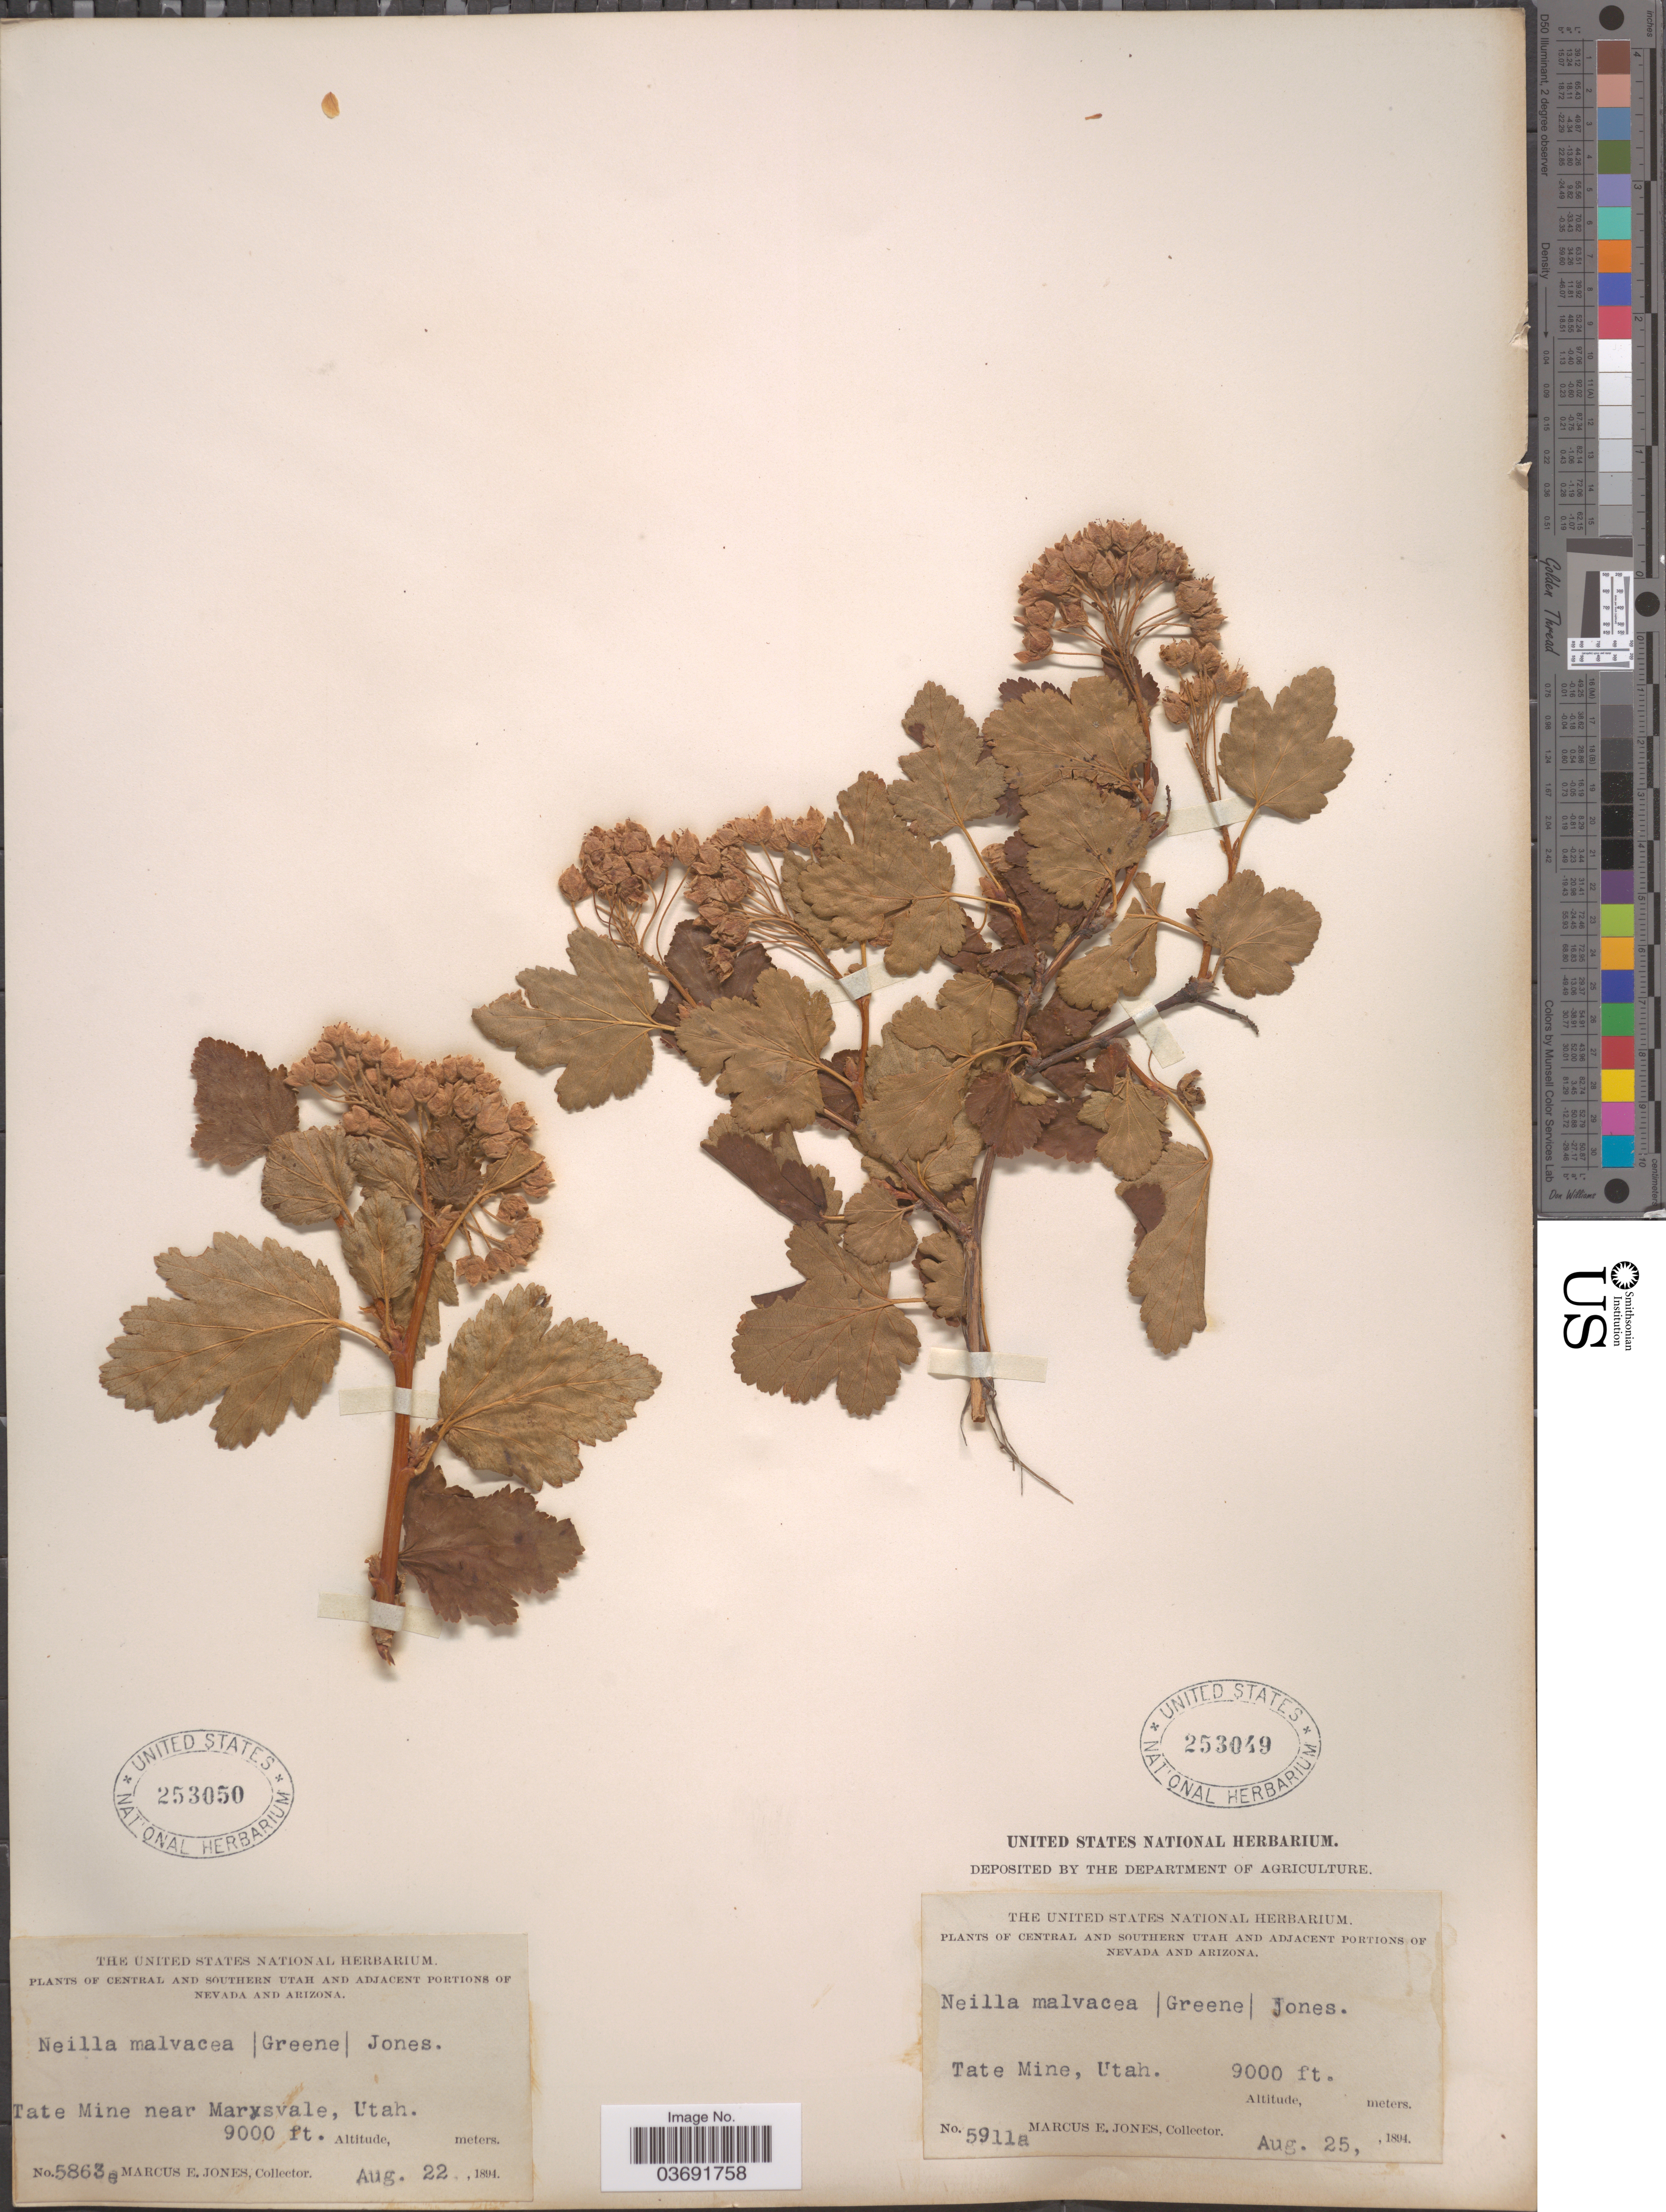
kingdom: Plantae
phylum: Tracheophyta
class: Magnoliopsida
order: Rosales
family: Rosaceae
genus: Physocarpus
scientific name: Physocarpus malvaceus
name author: (Greene) Kuntze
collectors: M. E. Jones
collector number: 5911a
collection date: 1894-08-25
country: United States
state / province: Utah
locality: Central and Southern Utah. Tate Mine.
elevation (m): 2743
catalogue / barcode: US 253049-2